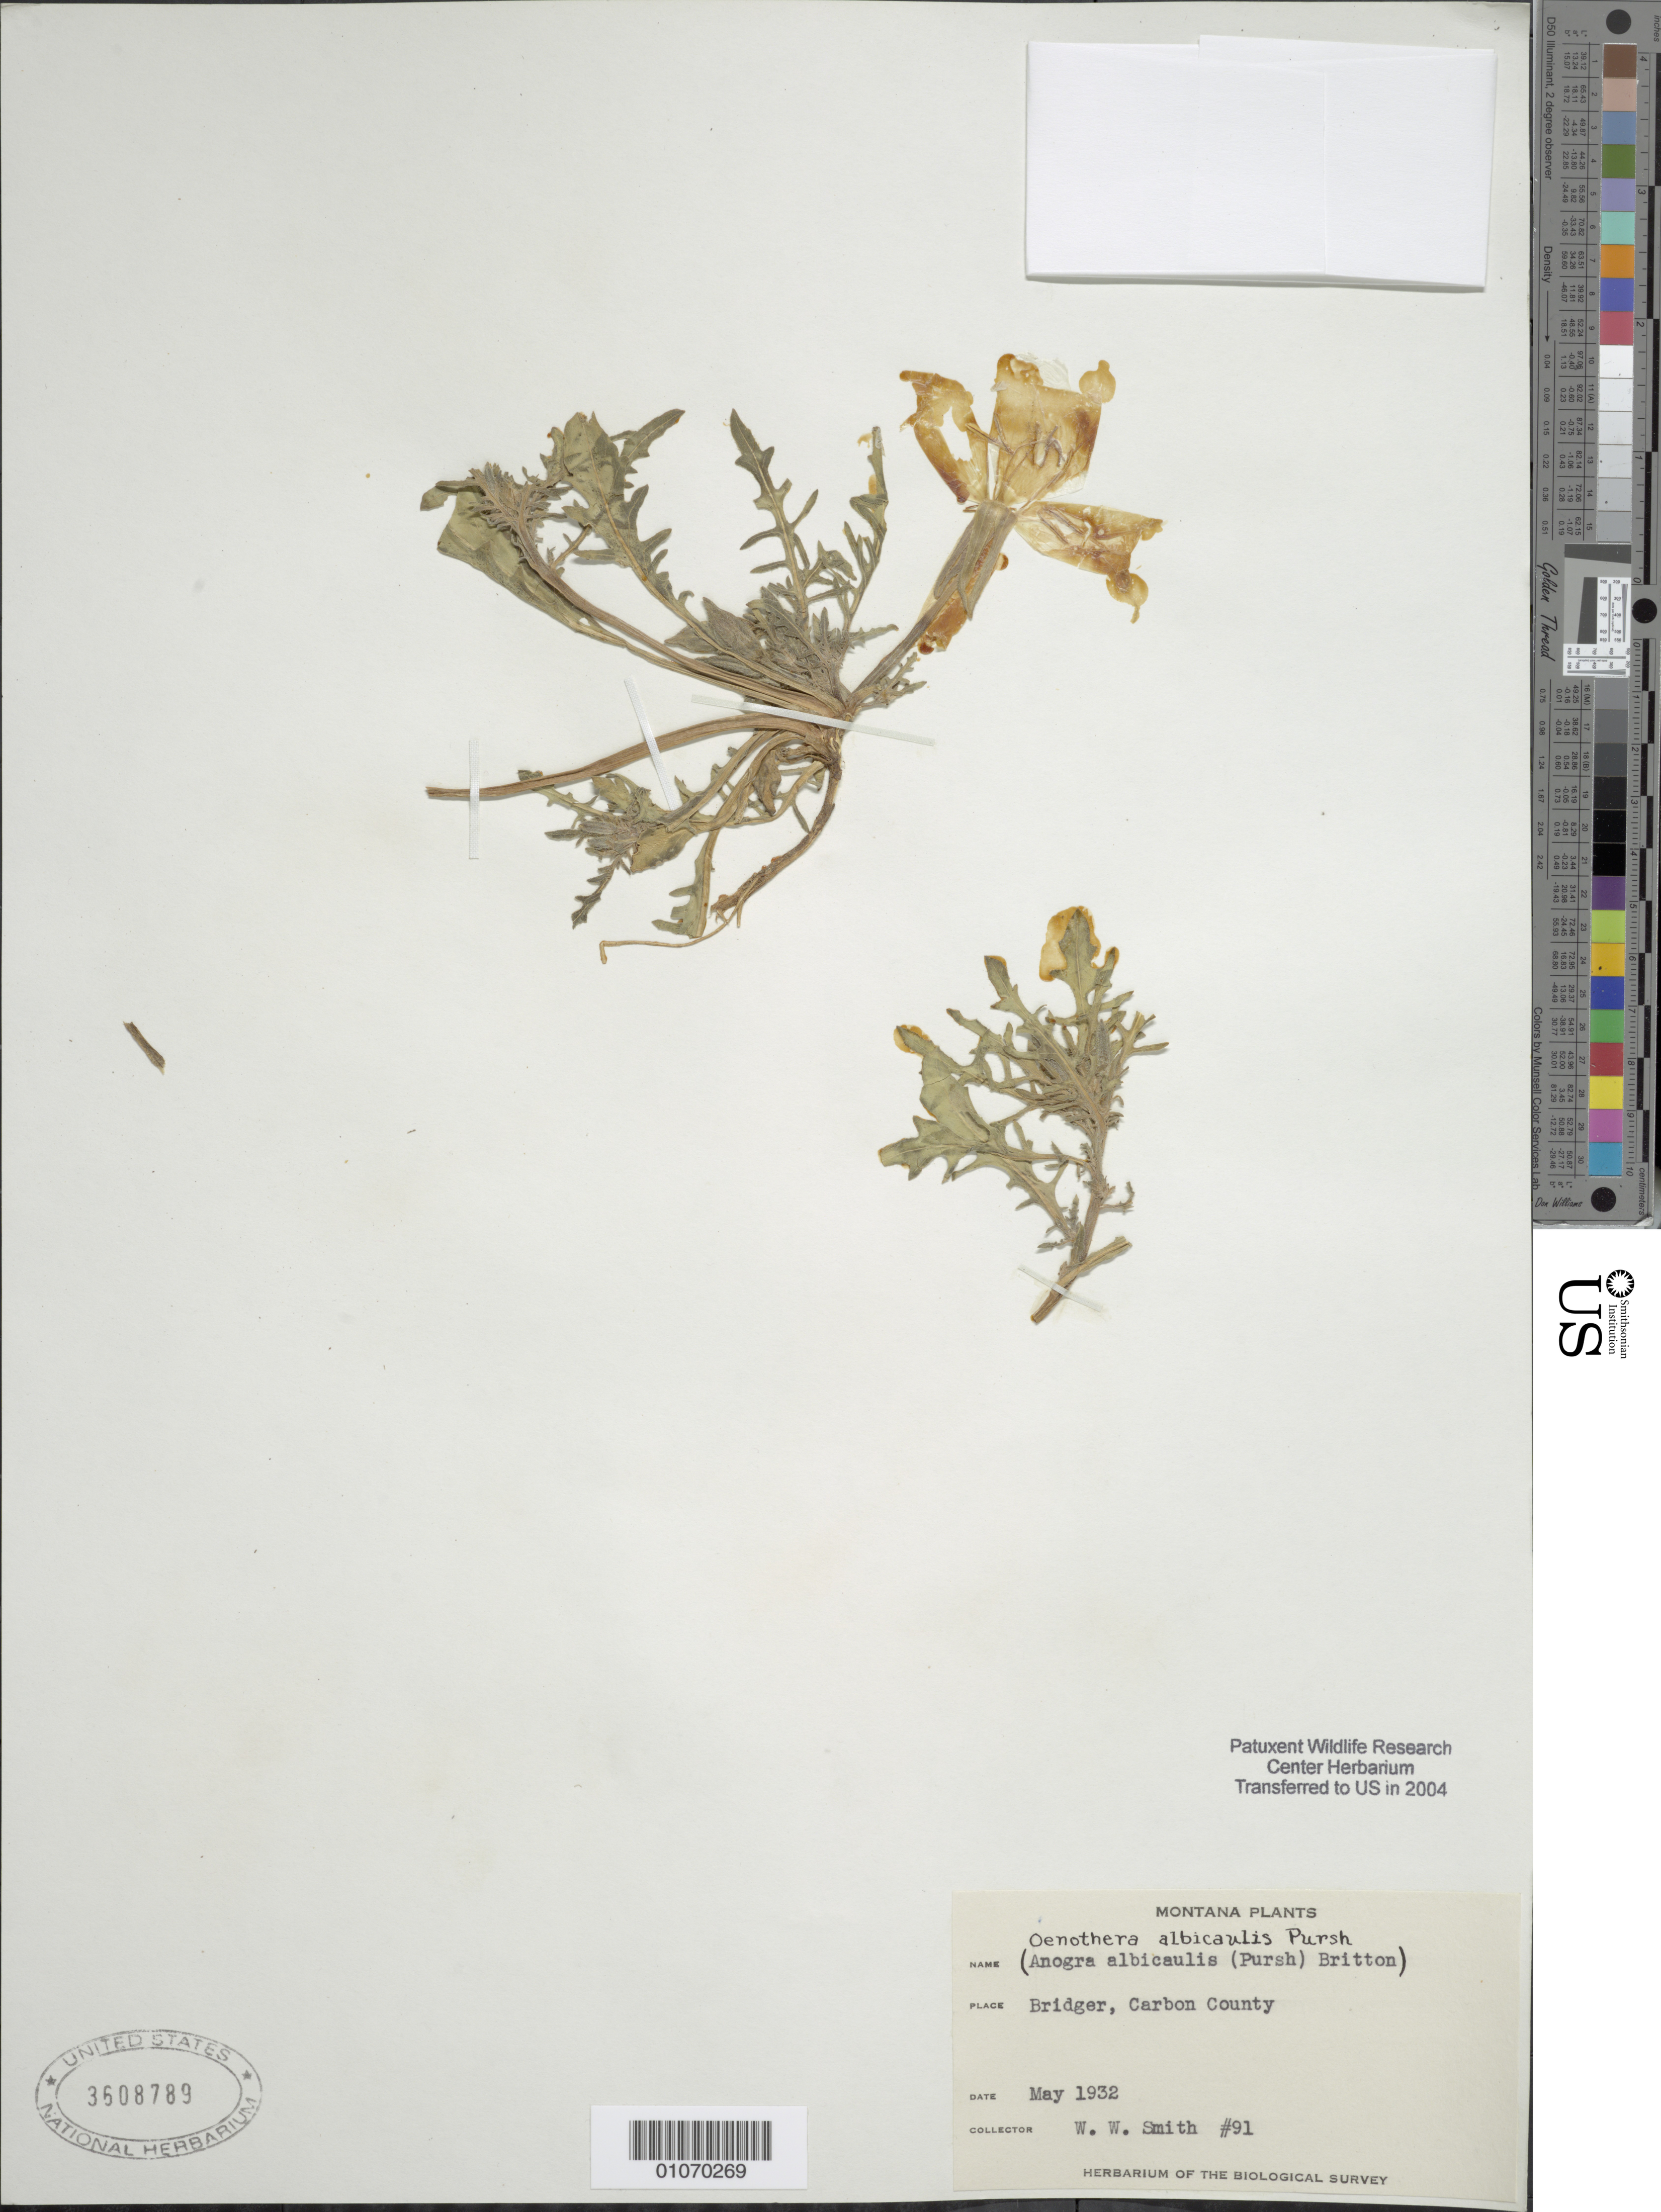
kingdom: Plantae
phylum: Tracheophyta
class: Magnoliopsida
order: Myrtales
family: Onagraceae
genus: Oenothera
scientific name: Oenothera albicaulis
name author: Pursh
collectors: W. W. Smith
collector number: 91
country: United States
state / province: Montana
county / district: Carbon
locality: Bridger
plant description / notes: Collector W.W. Smith has duplicated coll # 91 for two different Counties in Montana. Carbon Co. BC 01070269 and Park Co. 01070268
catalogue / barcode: US 3608789